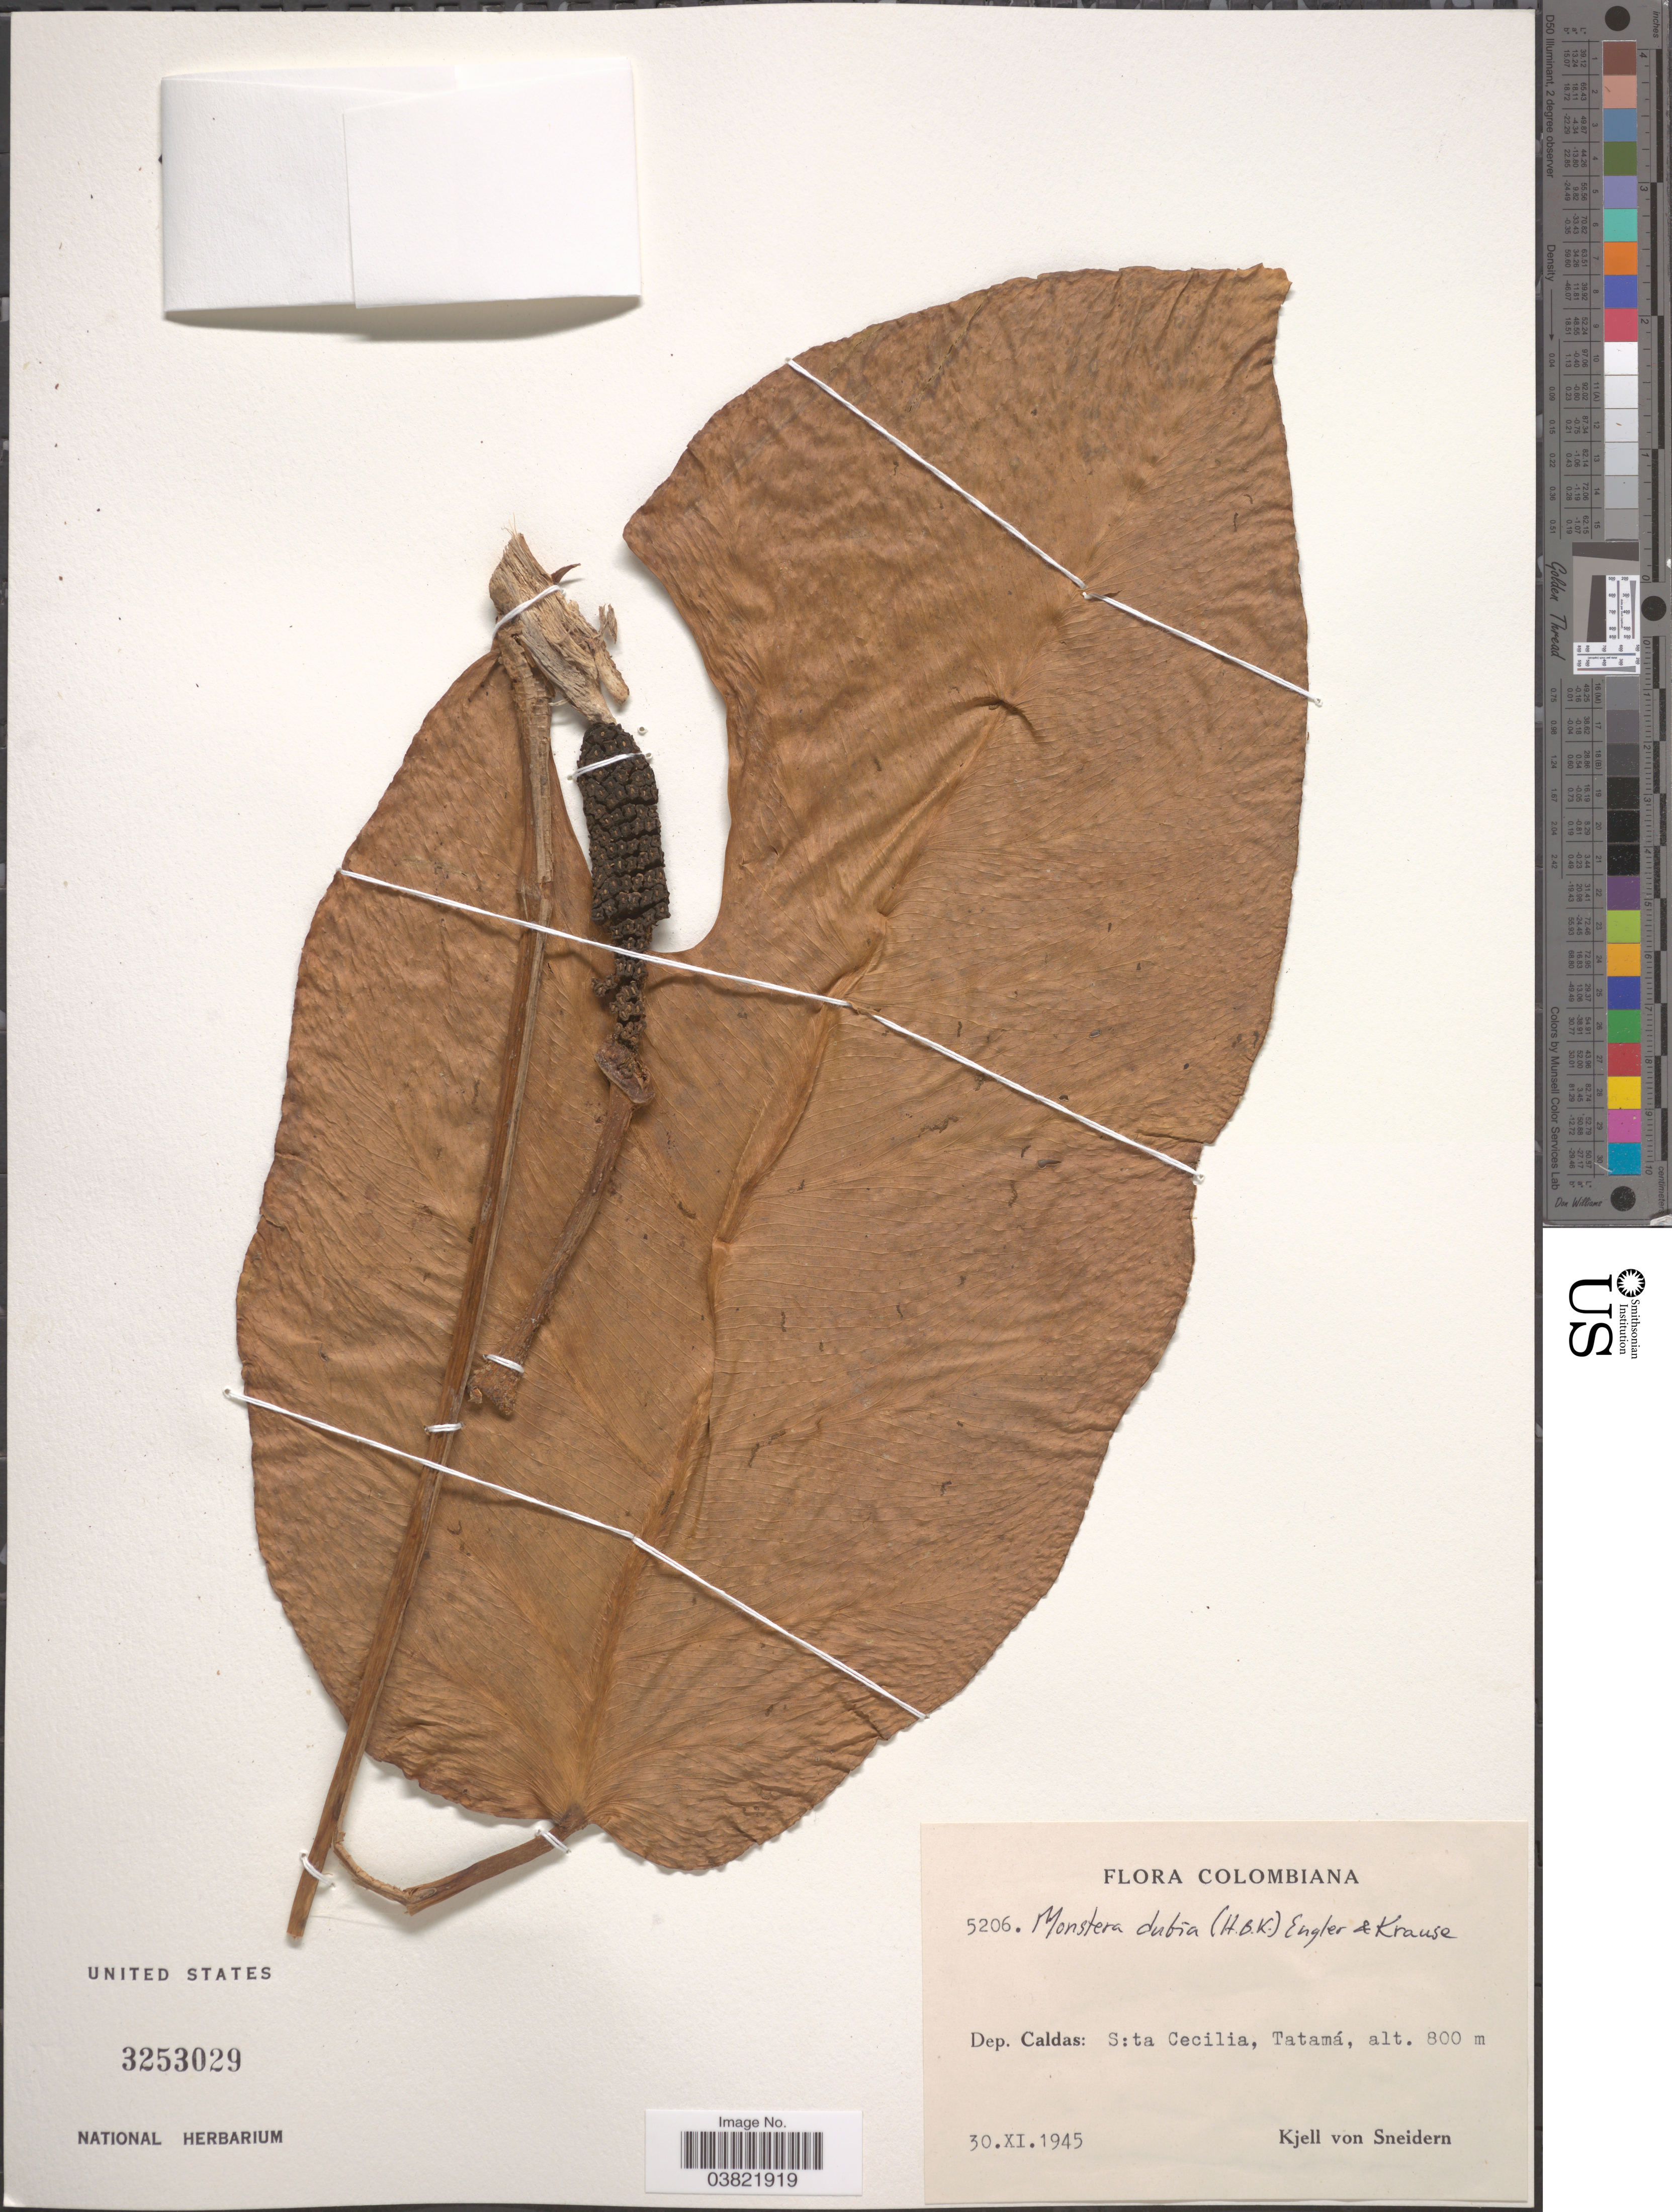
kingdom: Plantae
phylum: Tracheophyta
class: Liliopsida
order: Alismatales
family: Araceae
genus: Monstera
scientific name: Monstera dubia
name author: (Kunth) Engl. & K. Krause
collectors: K. von Sneidern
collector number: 5206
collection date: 1945-11-30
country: Colombia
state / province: Caldas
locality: Dep. Caldas: S:ta Cecilia, Tatamá.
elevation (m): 800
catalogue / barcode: US 3253029